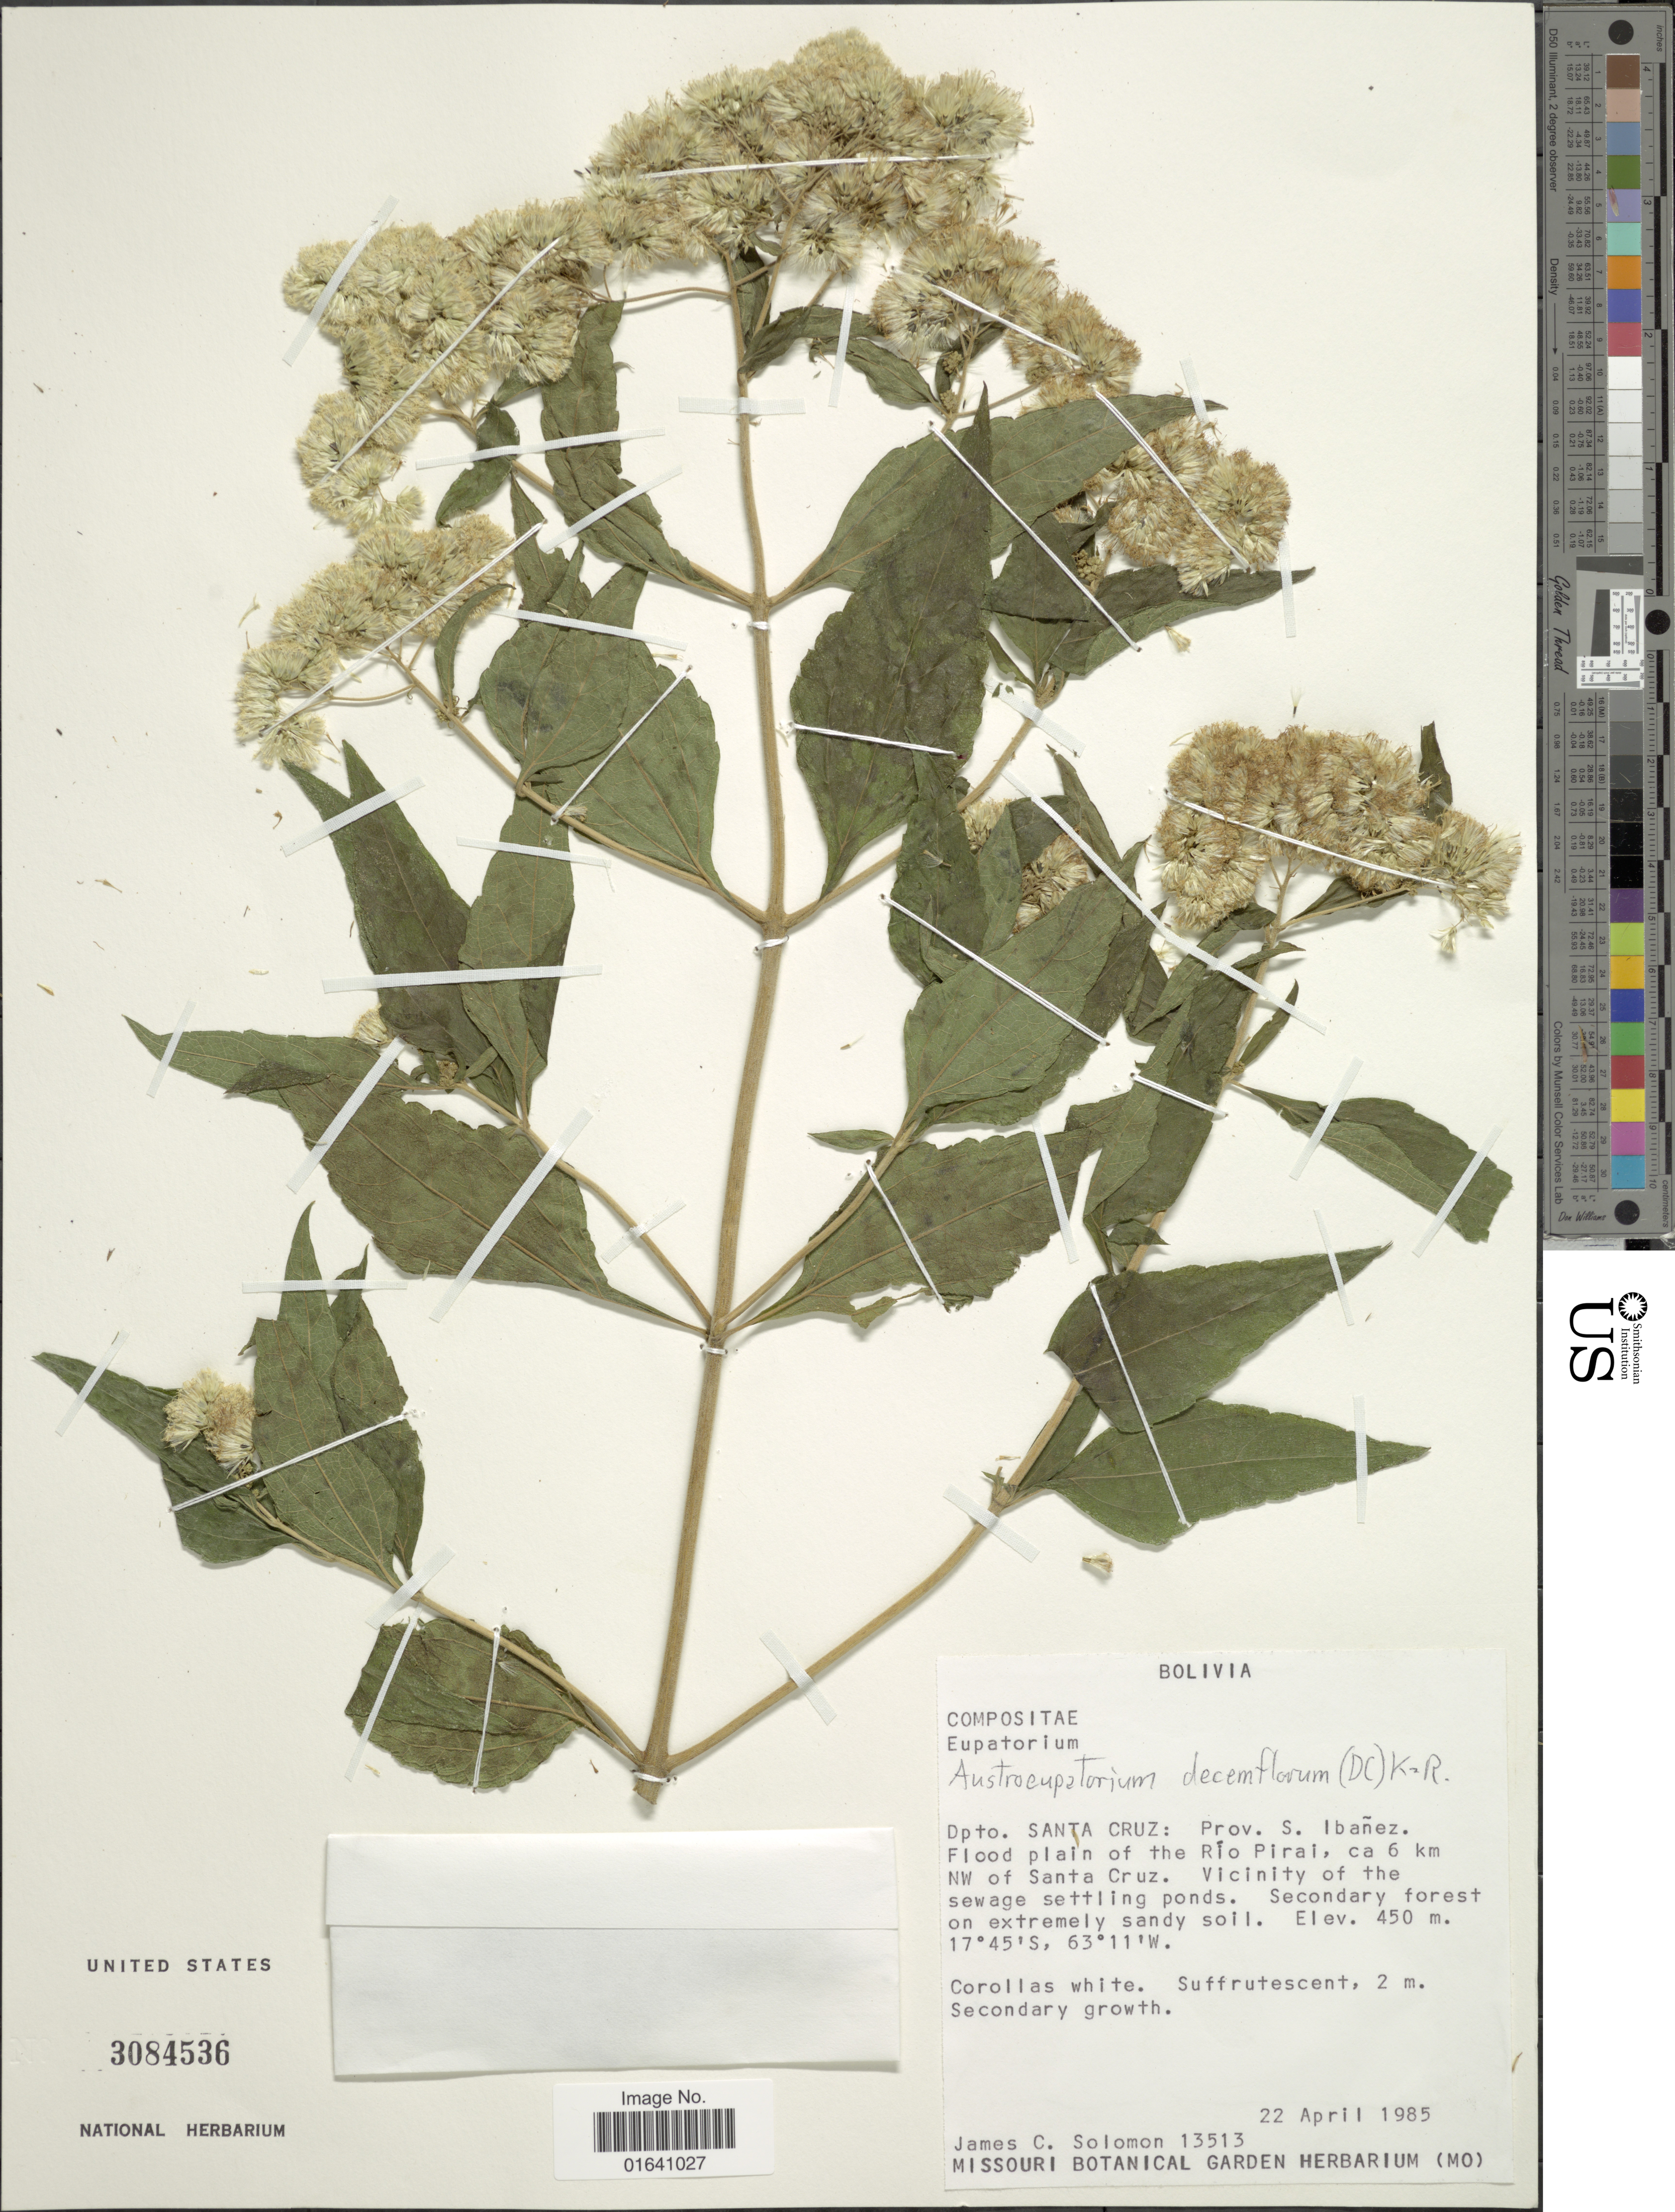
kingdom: Plantae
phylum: Tracheophyta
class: Magnoliopsida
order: Asterales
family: Asteraceae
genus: Austroeupatorium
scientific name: Austroeupatorium decemflorum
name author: (DC.) R.M. King & H. Rob.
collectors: J. C. Solomon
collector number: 13513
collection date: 1985-04-22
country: Bolivia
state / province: Santa Cruz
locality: Dpto Santa Cruz: Prov. S. Ibañez. Flood plain of the Río Pirai, ca. 6 km NW of Santa Cruz. Vicinity of the sewage setting ponds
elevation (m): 450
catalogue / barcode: US 3084536